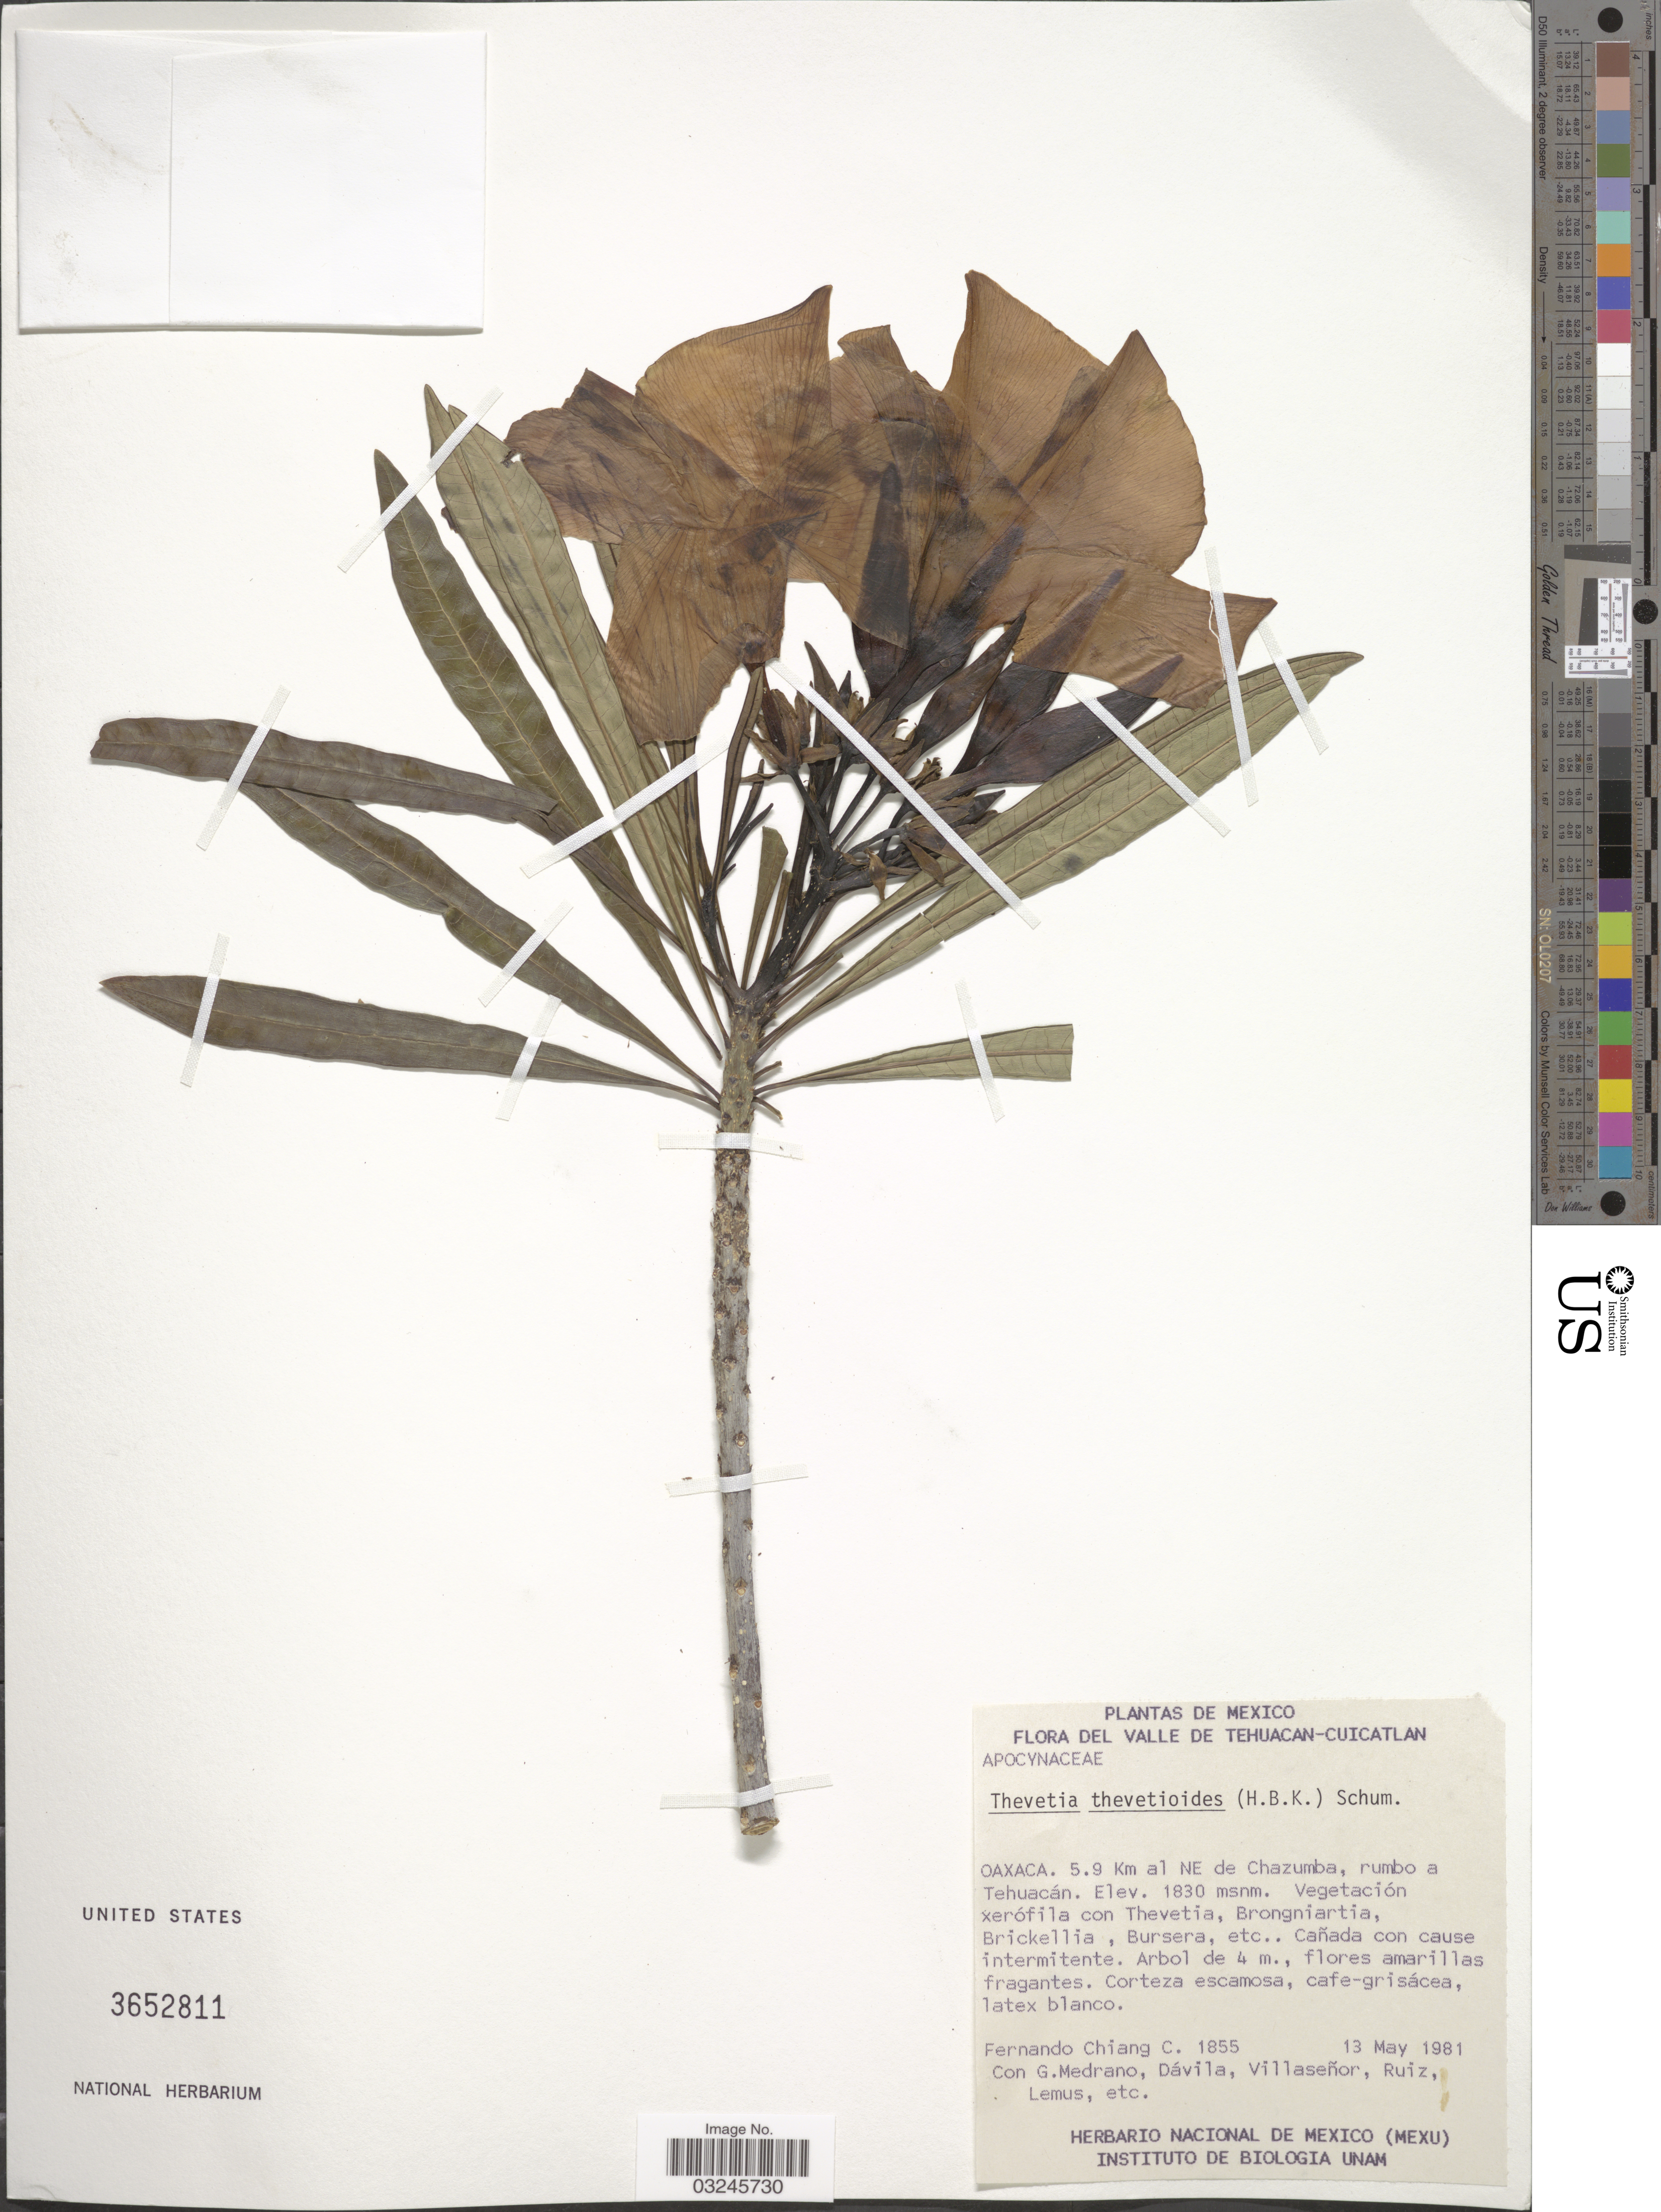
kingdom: Plantae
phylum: Tracheophyta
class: Magnoliopsida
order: Gentianales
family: Apocynaceae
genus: Thevetia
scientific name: Thevetia thevetioides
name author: (Kunth) K. Schum.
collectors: F. Chiang C., G. Medrano, -. Davila, -. Villaseñor & et al.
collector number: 1855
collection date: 1981-05-13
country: Mexico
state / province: Oaxaca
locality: Del Valle De Tehuacan-Cuicatlan, 5.9 Km al NE de Chazumba, rumbo a Tehuacán.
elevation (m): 1830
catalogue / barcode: US 2652811